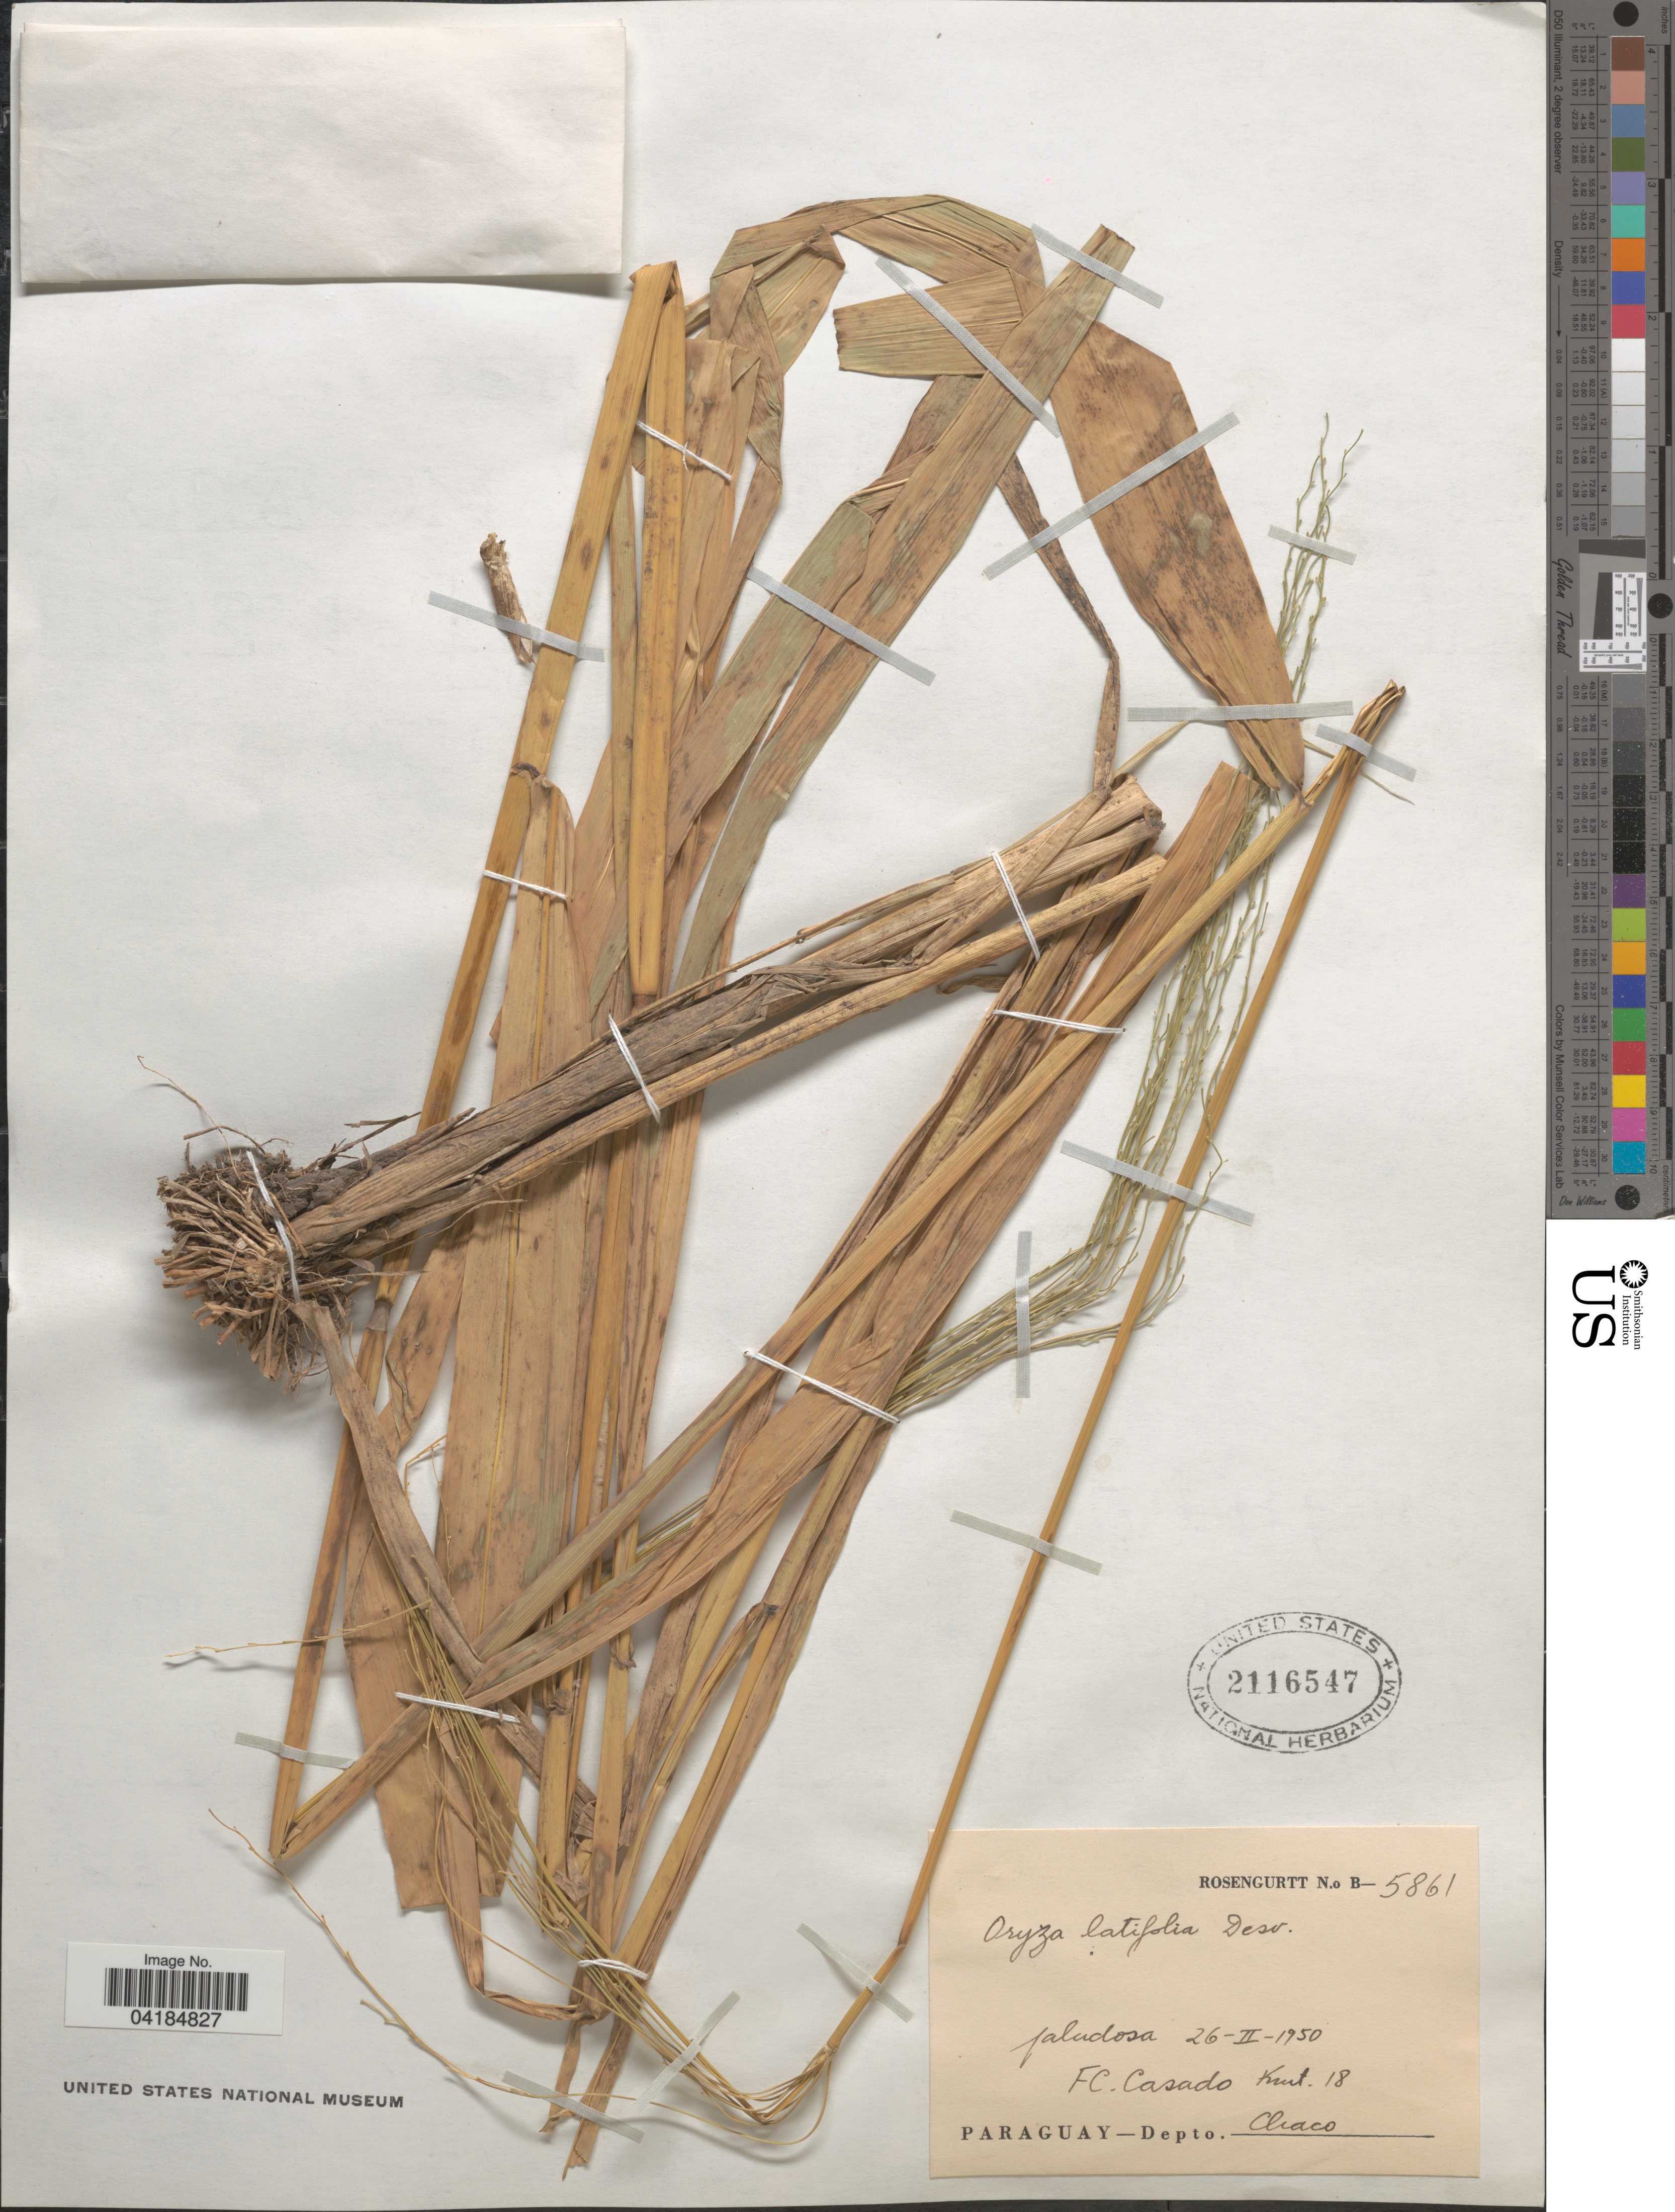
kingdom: Plantae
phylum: Tracheophyta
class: Liliopsida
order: Poales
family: Poaceae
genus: Oryza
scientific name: Oryza latifolia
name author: Desv.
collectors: Rosengurtt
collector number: B-5861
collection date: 1950-02-26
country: Argentina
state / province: Chaco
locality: FC. Casado Krut. 18. Depto. Chaco.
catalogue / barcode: US 2116547